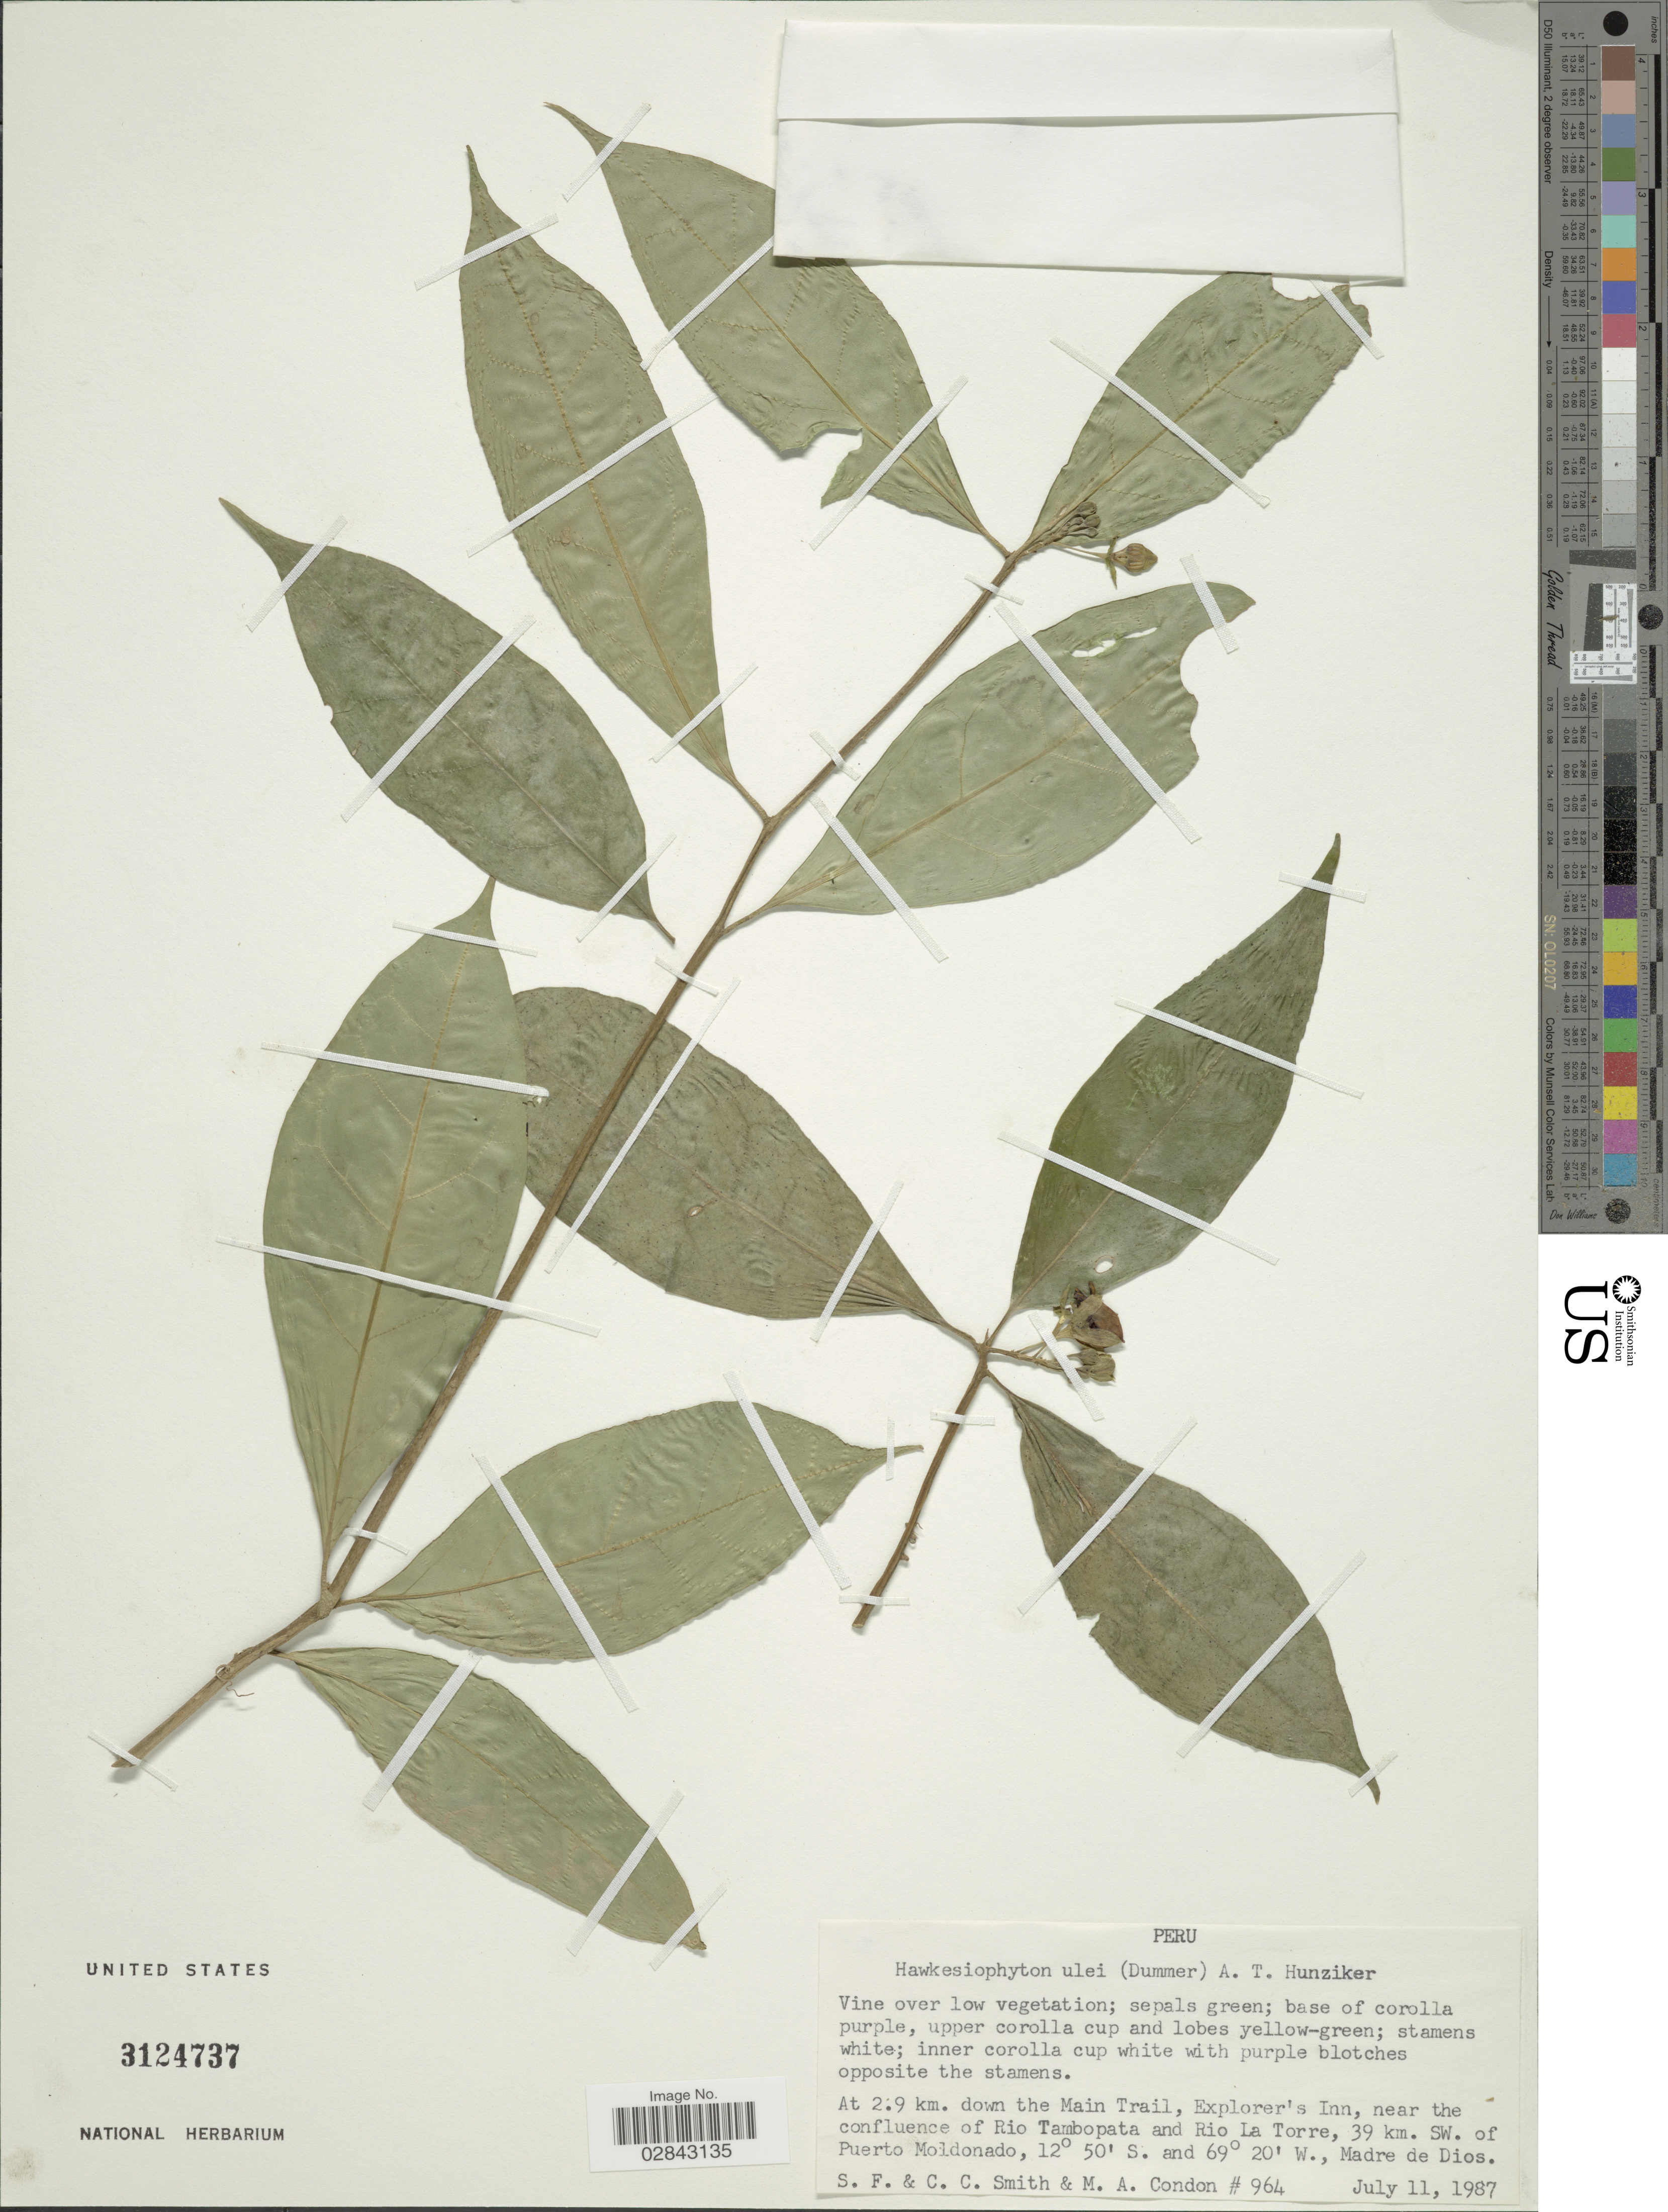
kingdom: Plantae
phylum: Tracheophyta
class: Magnoliopsida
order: Solanales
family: Solanaceae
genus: Hawkesiophyton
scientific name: Hawkesiophyton ulei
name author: (Dammer) Hunz.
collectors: S.F. Smith, C. C. Smith & M. Condon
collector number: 964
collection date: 1987-07-11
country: Peru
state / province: Madre de Dios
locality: At 2.9 km. down the Main Trail, Explorer's Inn, near the confluence of Rio Tambopata and Rio La Torre, 39 km. SW. of Puerto Moldonado.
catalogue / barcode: US 3124737